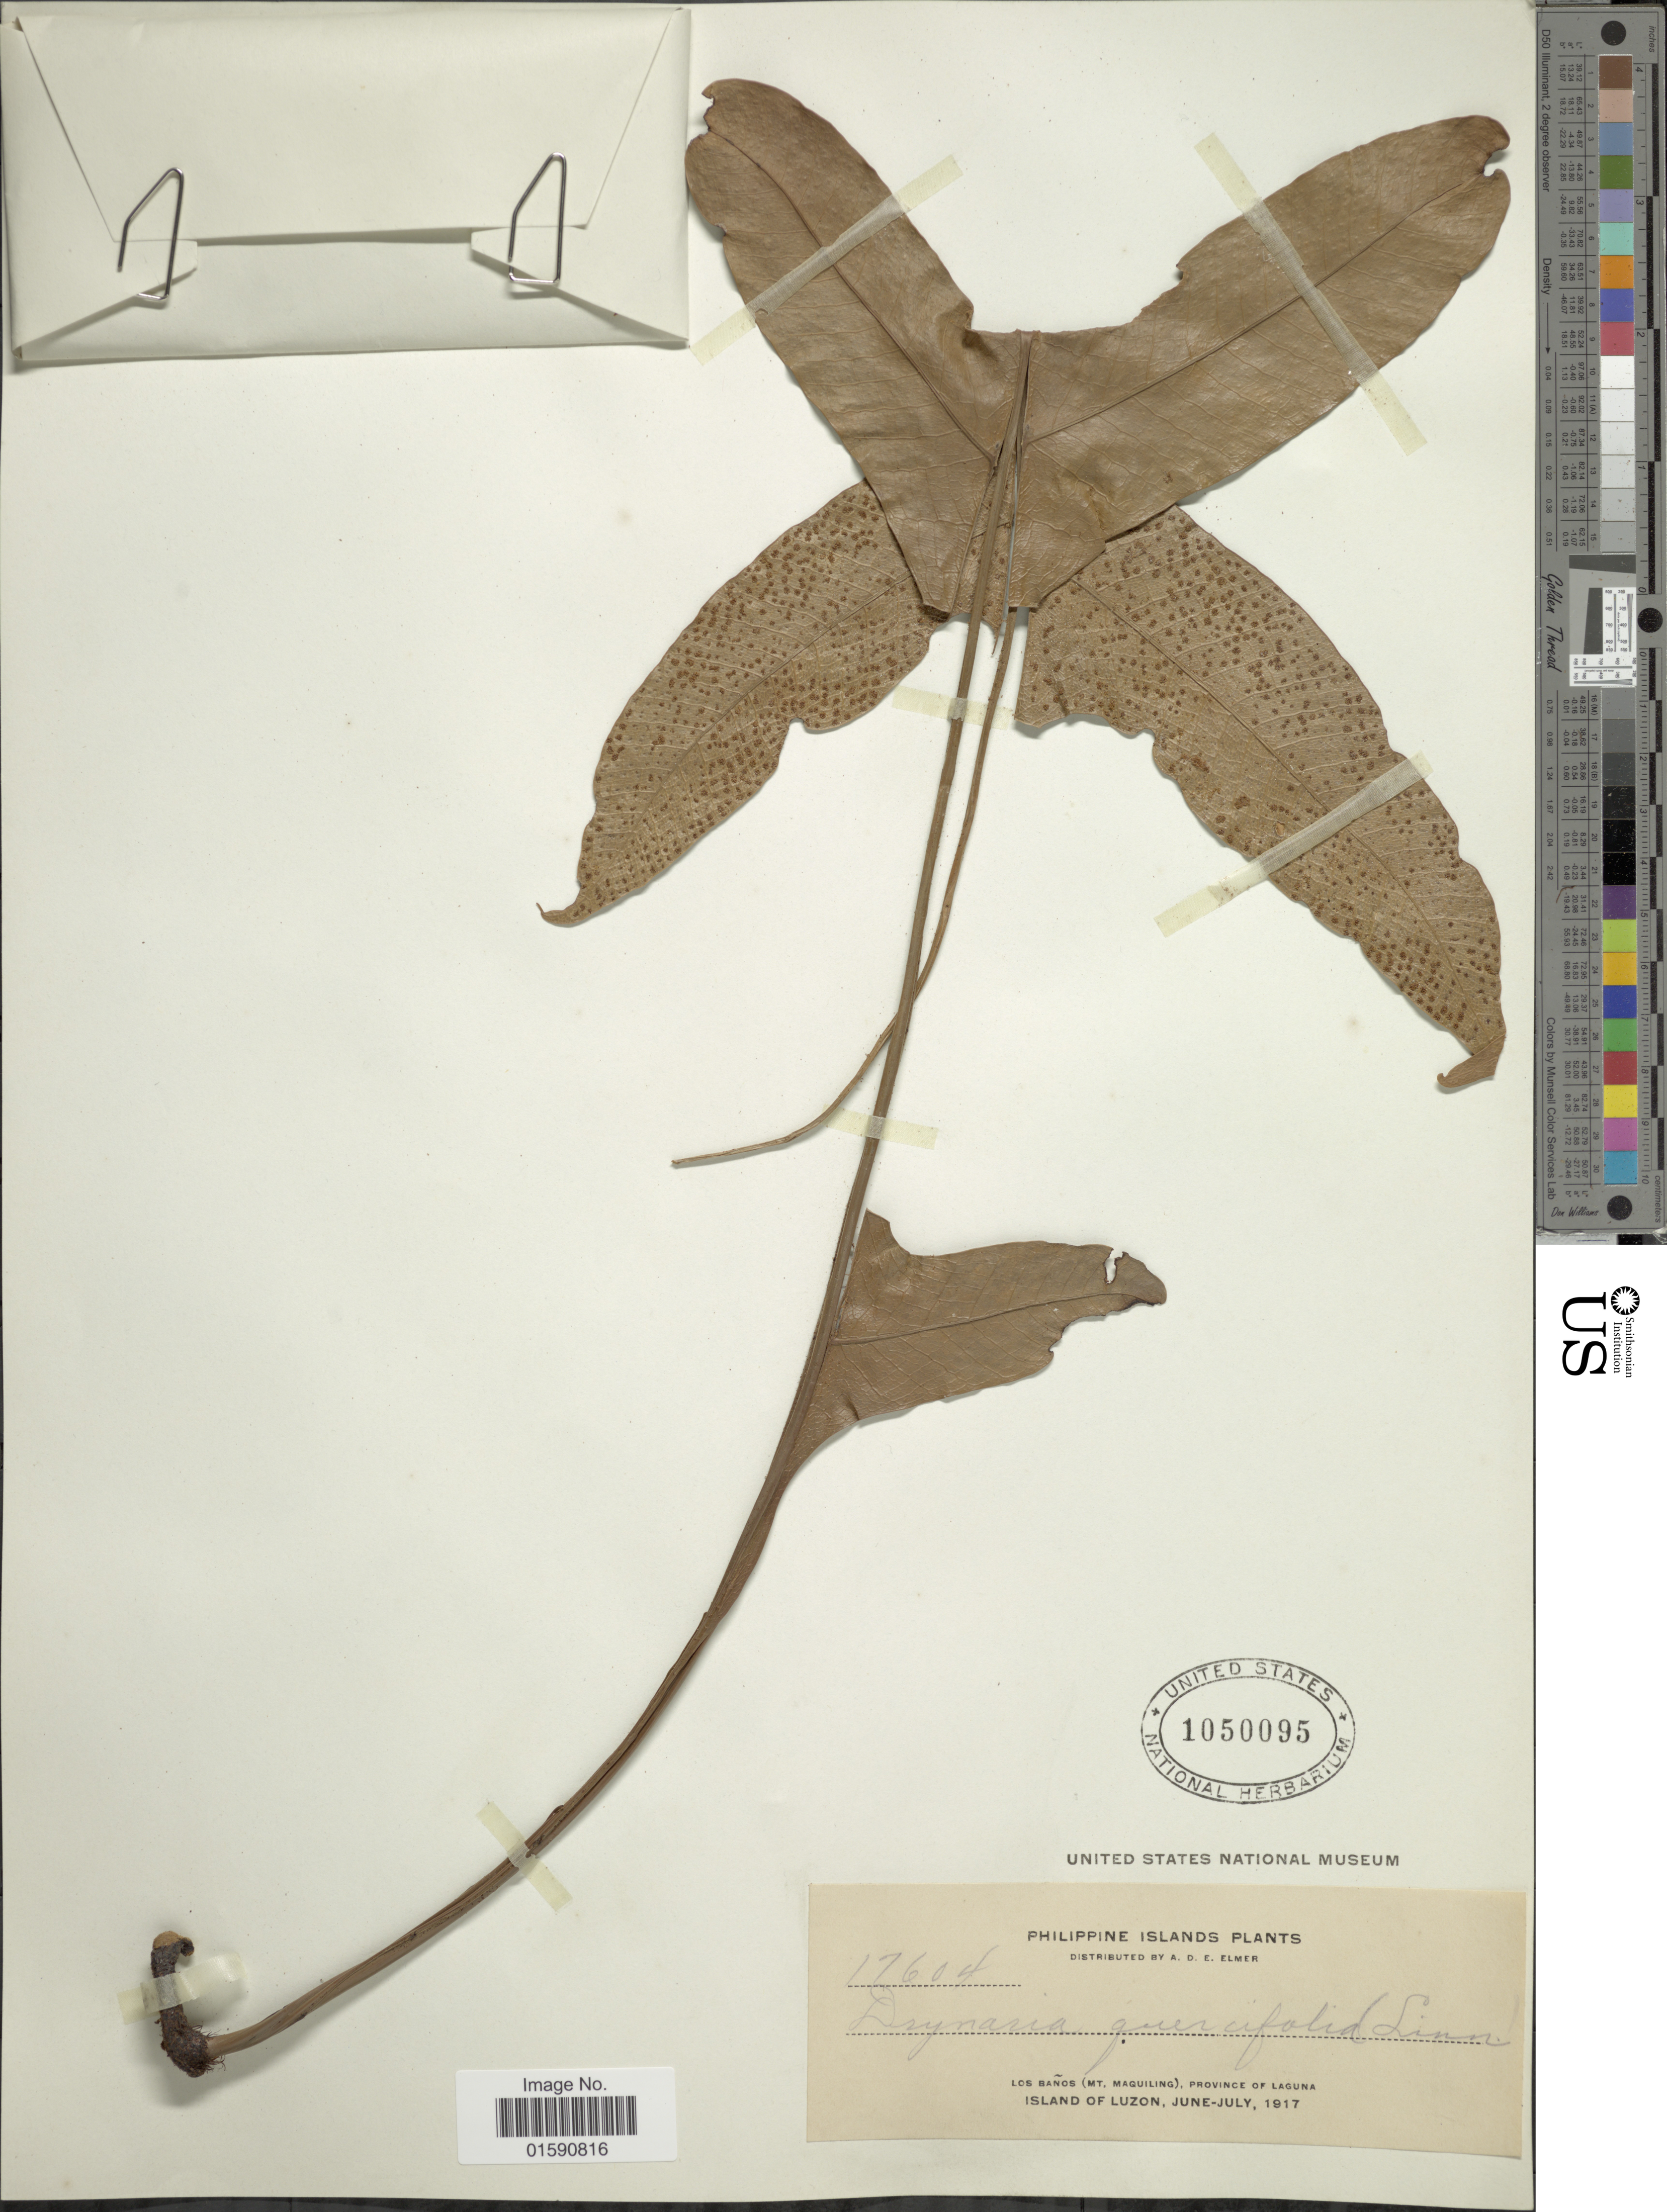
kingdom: Plantae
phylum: Tracheophyta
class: Polypodiopsida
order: Polypodiales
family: Polypodiaceae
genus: Drynaria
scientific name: Drynaria quercifolia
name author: (L.) J. Sm.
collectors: A. D. E. Elmer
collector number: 17604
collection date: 1917-06/1917-07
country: Philippines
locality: Los Banos (Mt. Maquiling), Province of Laguna. Island of Luzon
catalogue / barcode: US 1050095